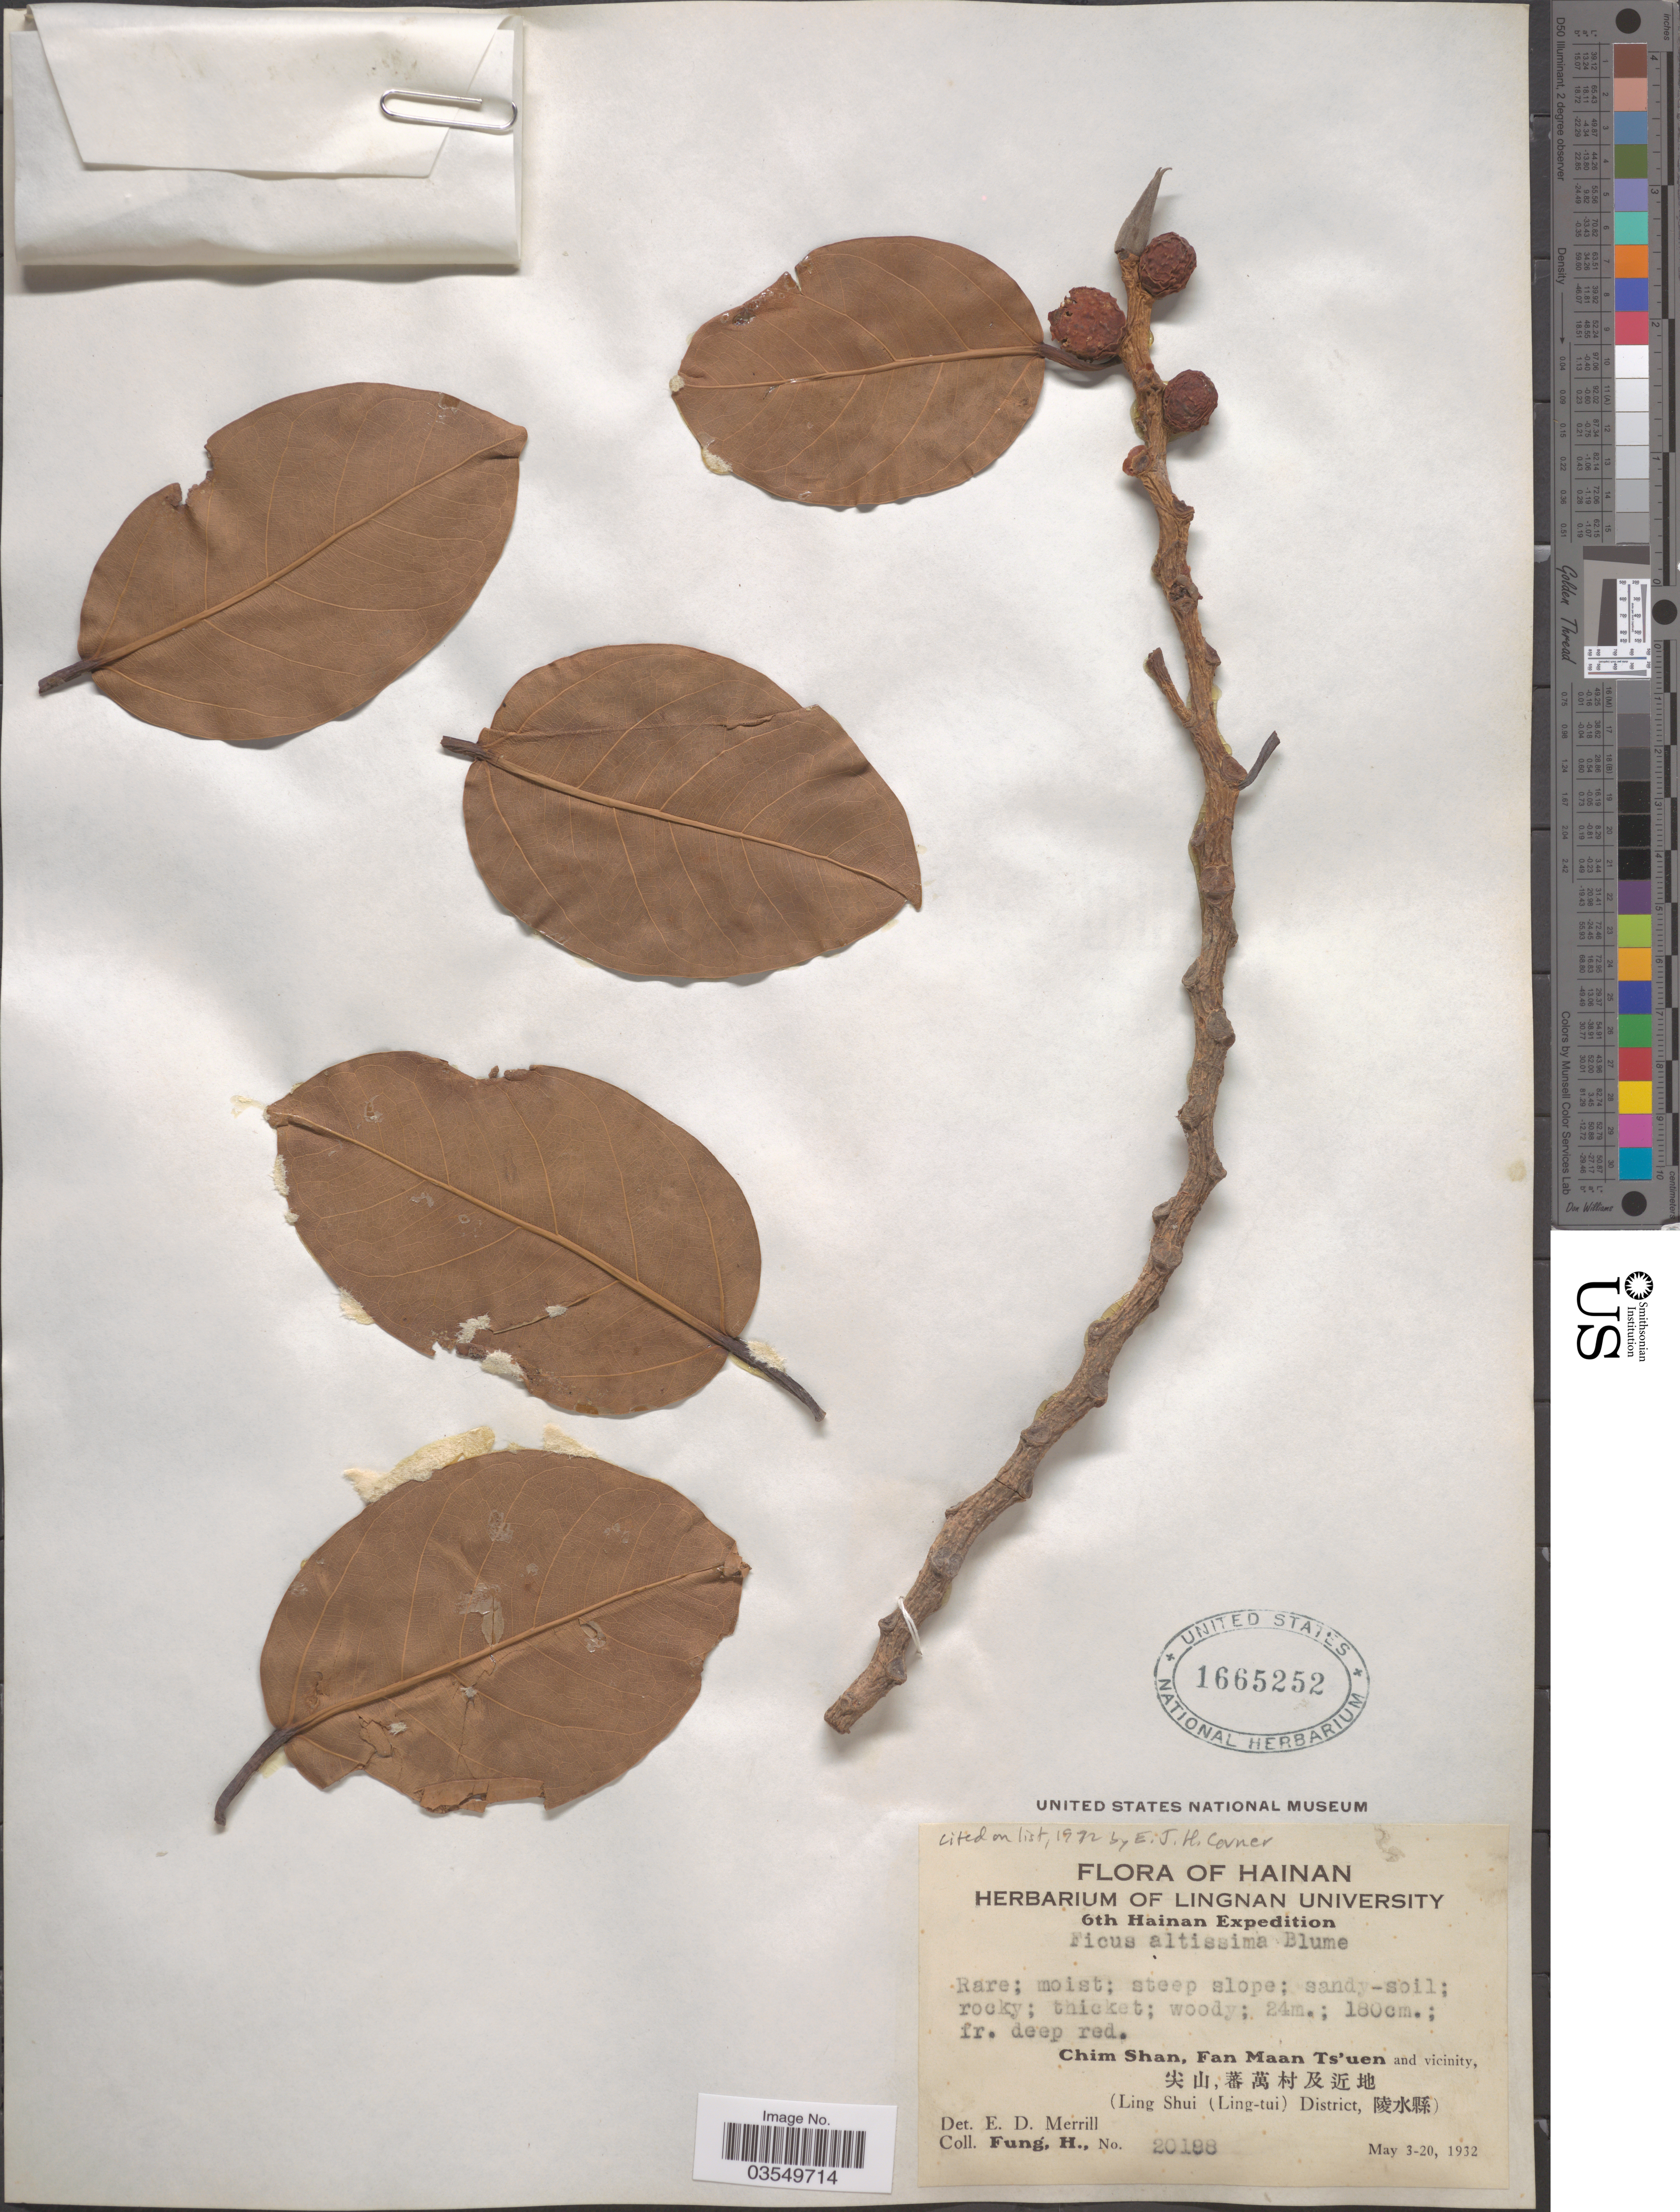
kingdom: Plantae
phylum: Tracheophyta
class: Magnoliopsida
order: Rosales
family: Moraceae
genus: Ficus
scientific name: Ficus altissima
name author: Blume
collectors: H. Fung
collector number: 20188*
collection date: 1932-05-03/1932-05-20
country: China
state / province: Hainan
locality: Chim Shan, Fan Maan Ts'uen and vicinity, X. (Ling Shui (Ling-tui) District, X).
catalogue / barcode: US 1665252